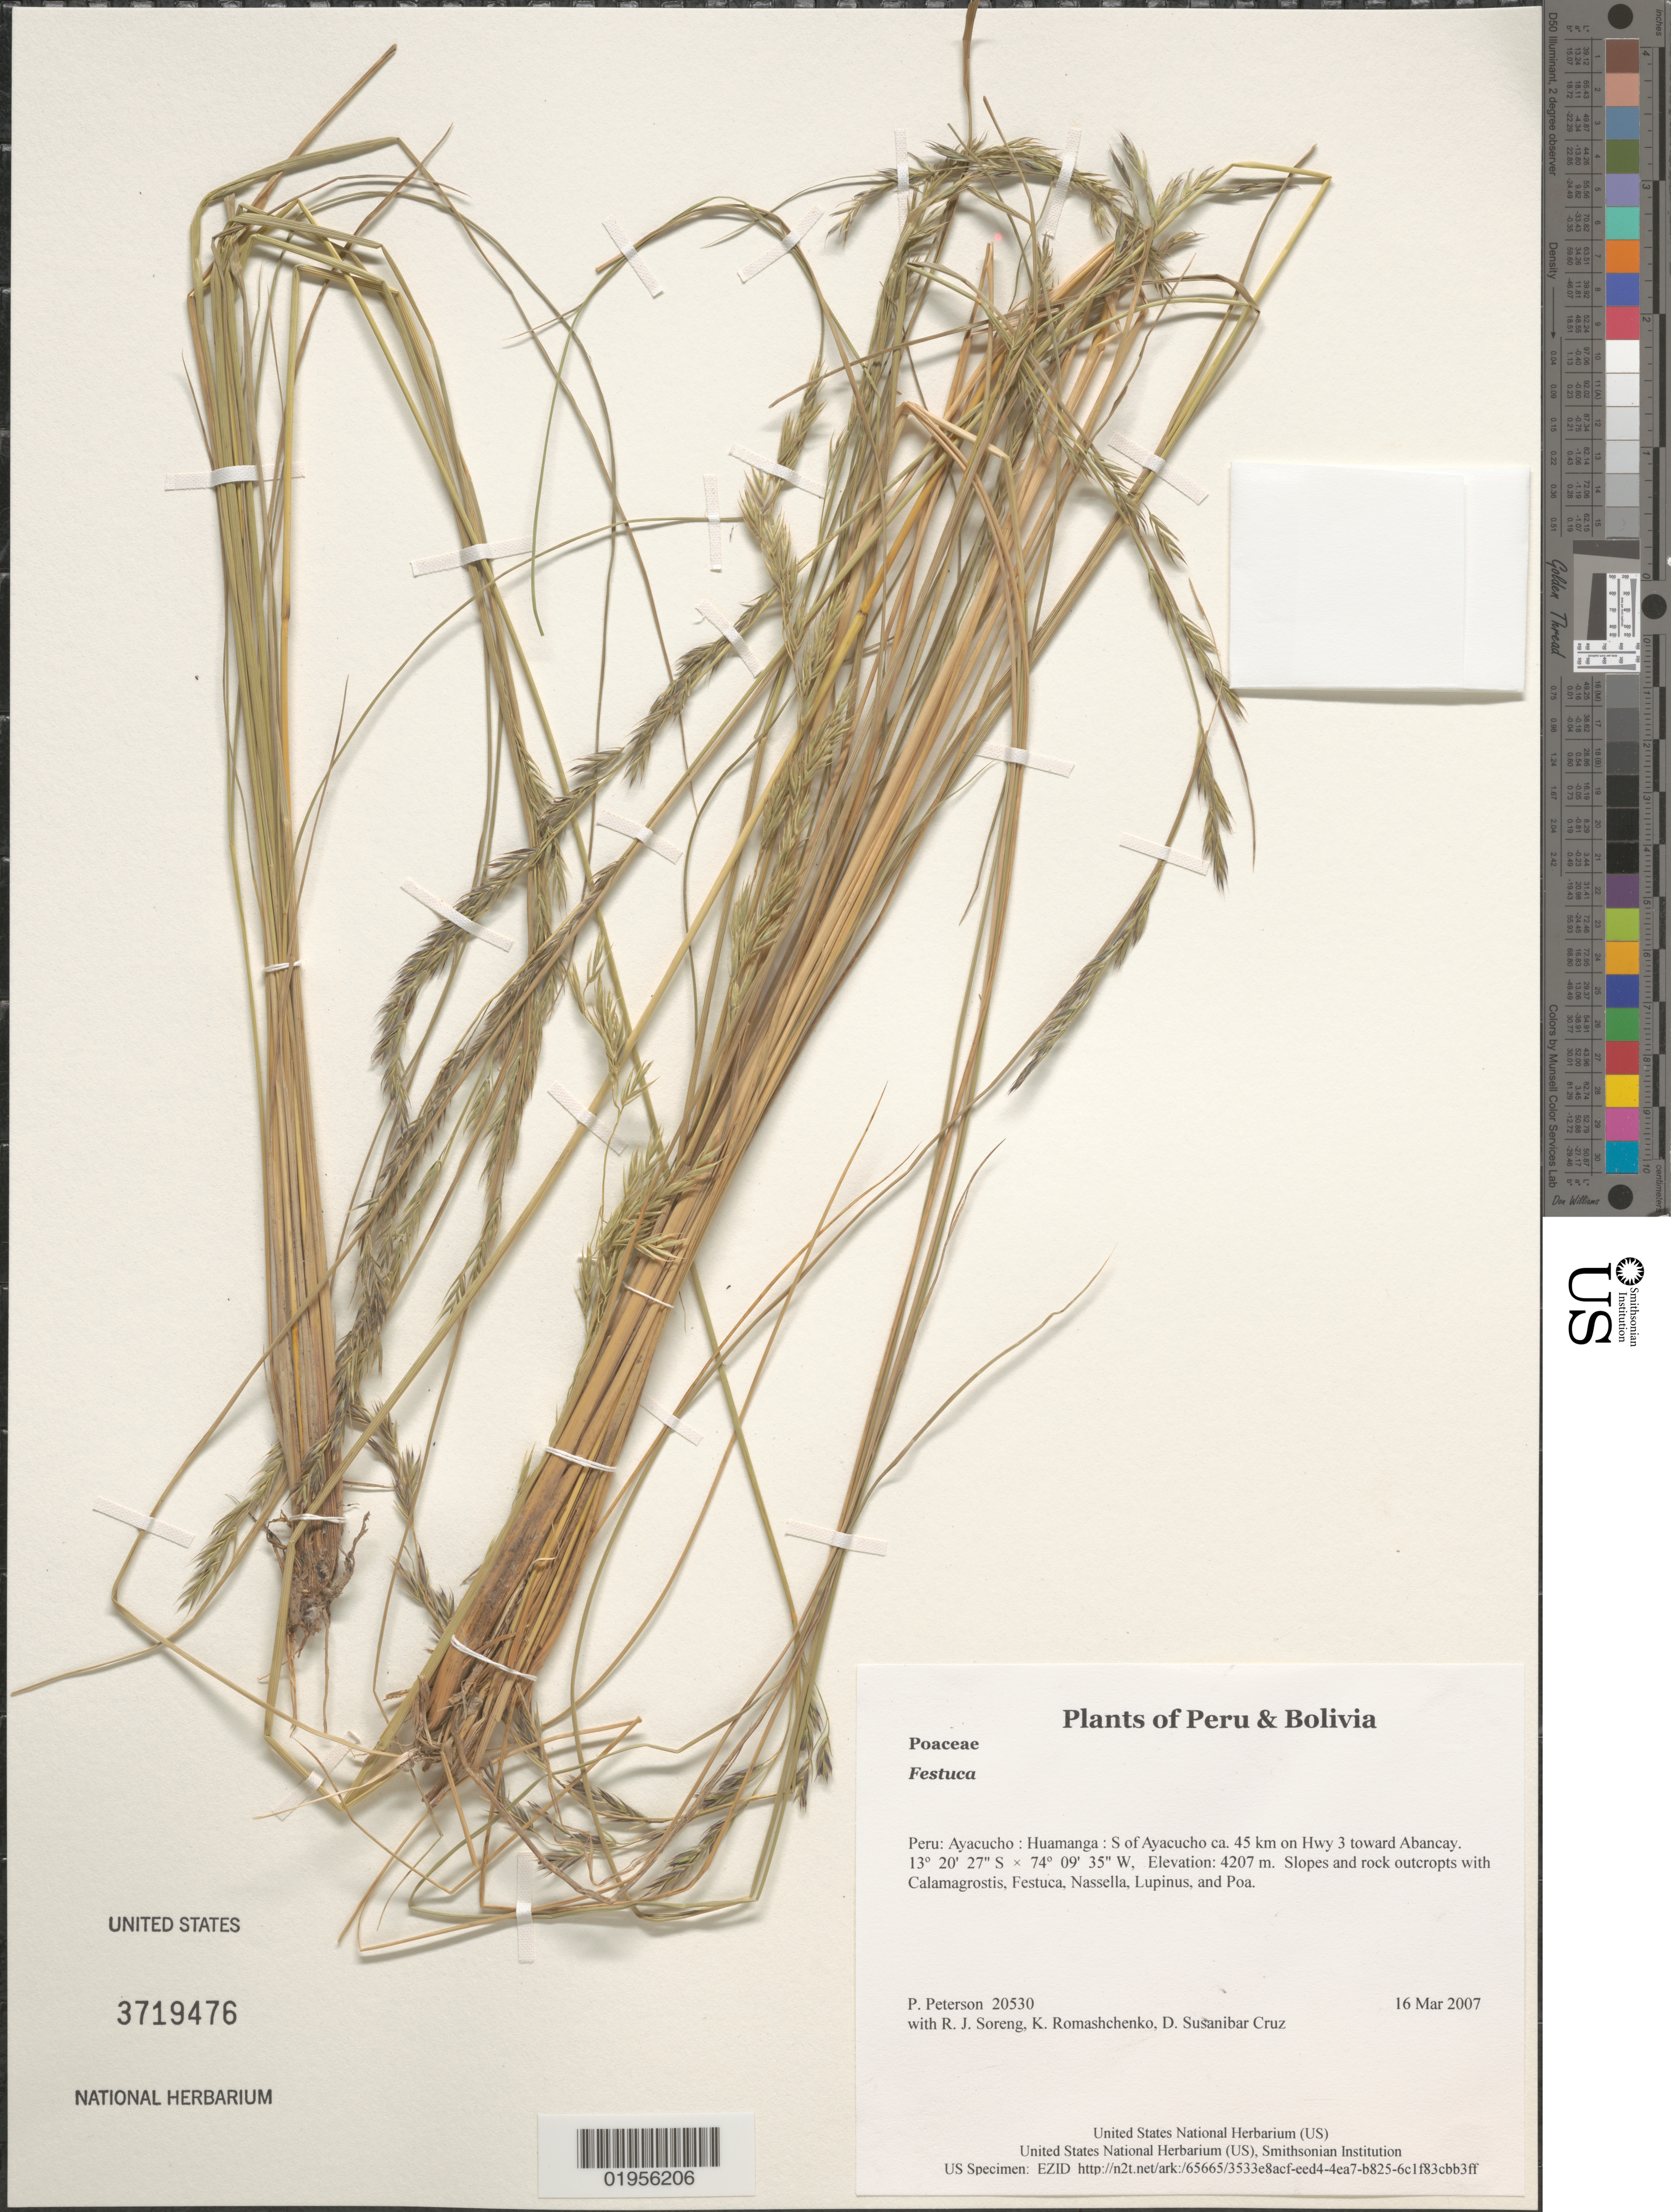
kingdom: Plantae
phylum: Tracheophyta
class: Liliopsida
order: Poales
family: Poaceae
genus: Festuca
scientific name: Festuca sp.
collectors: P. M. Peterson, R. J. Soreng, K. Romashchenko & D. Susanibar Cruz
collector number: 20530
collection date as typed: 16 Mar 2007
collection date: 2007-03-16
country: Peru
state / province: Ayacucho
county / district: Huamanga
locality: S of Ayacucho ca. 45 km on Hwy 3 toward Abancay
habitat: Slopes and rock outcropts with Calamagrostis, Festuca, Nassella, Lupinus, and Poa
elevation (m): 4207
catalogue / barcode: US 3719476